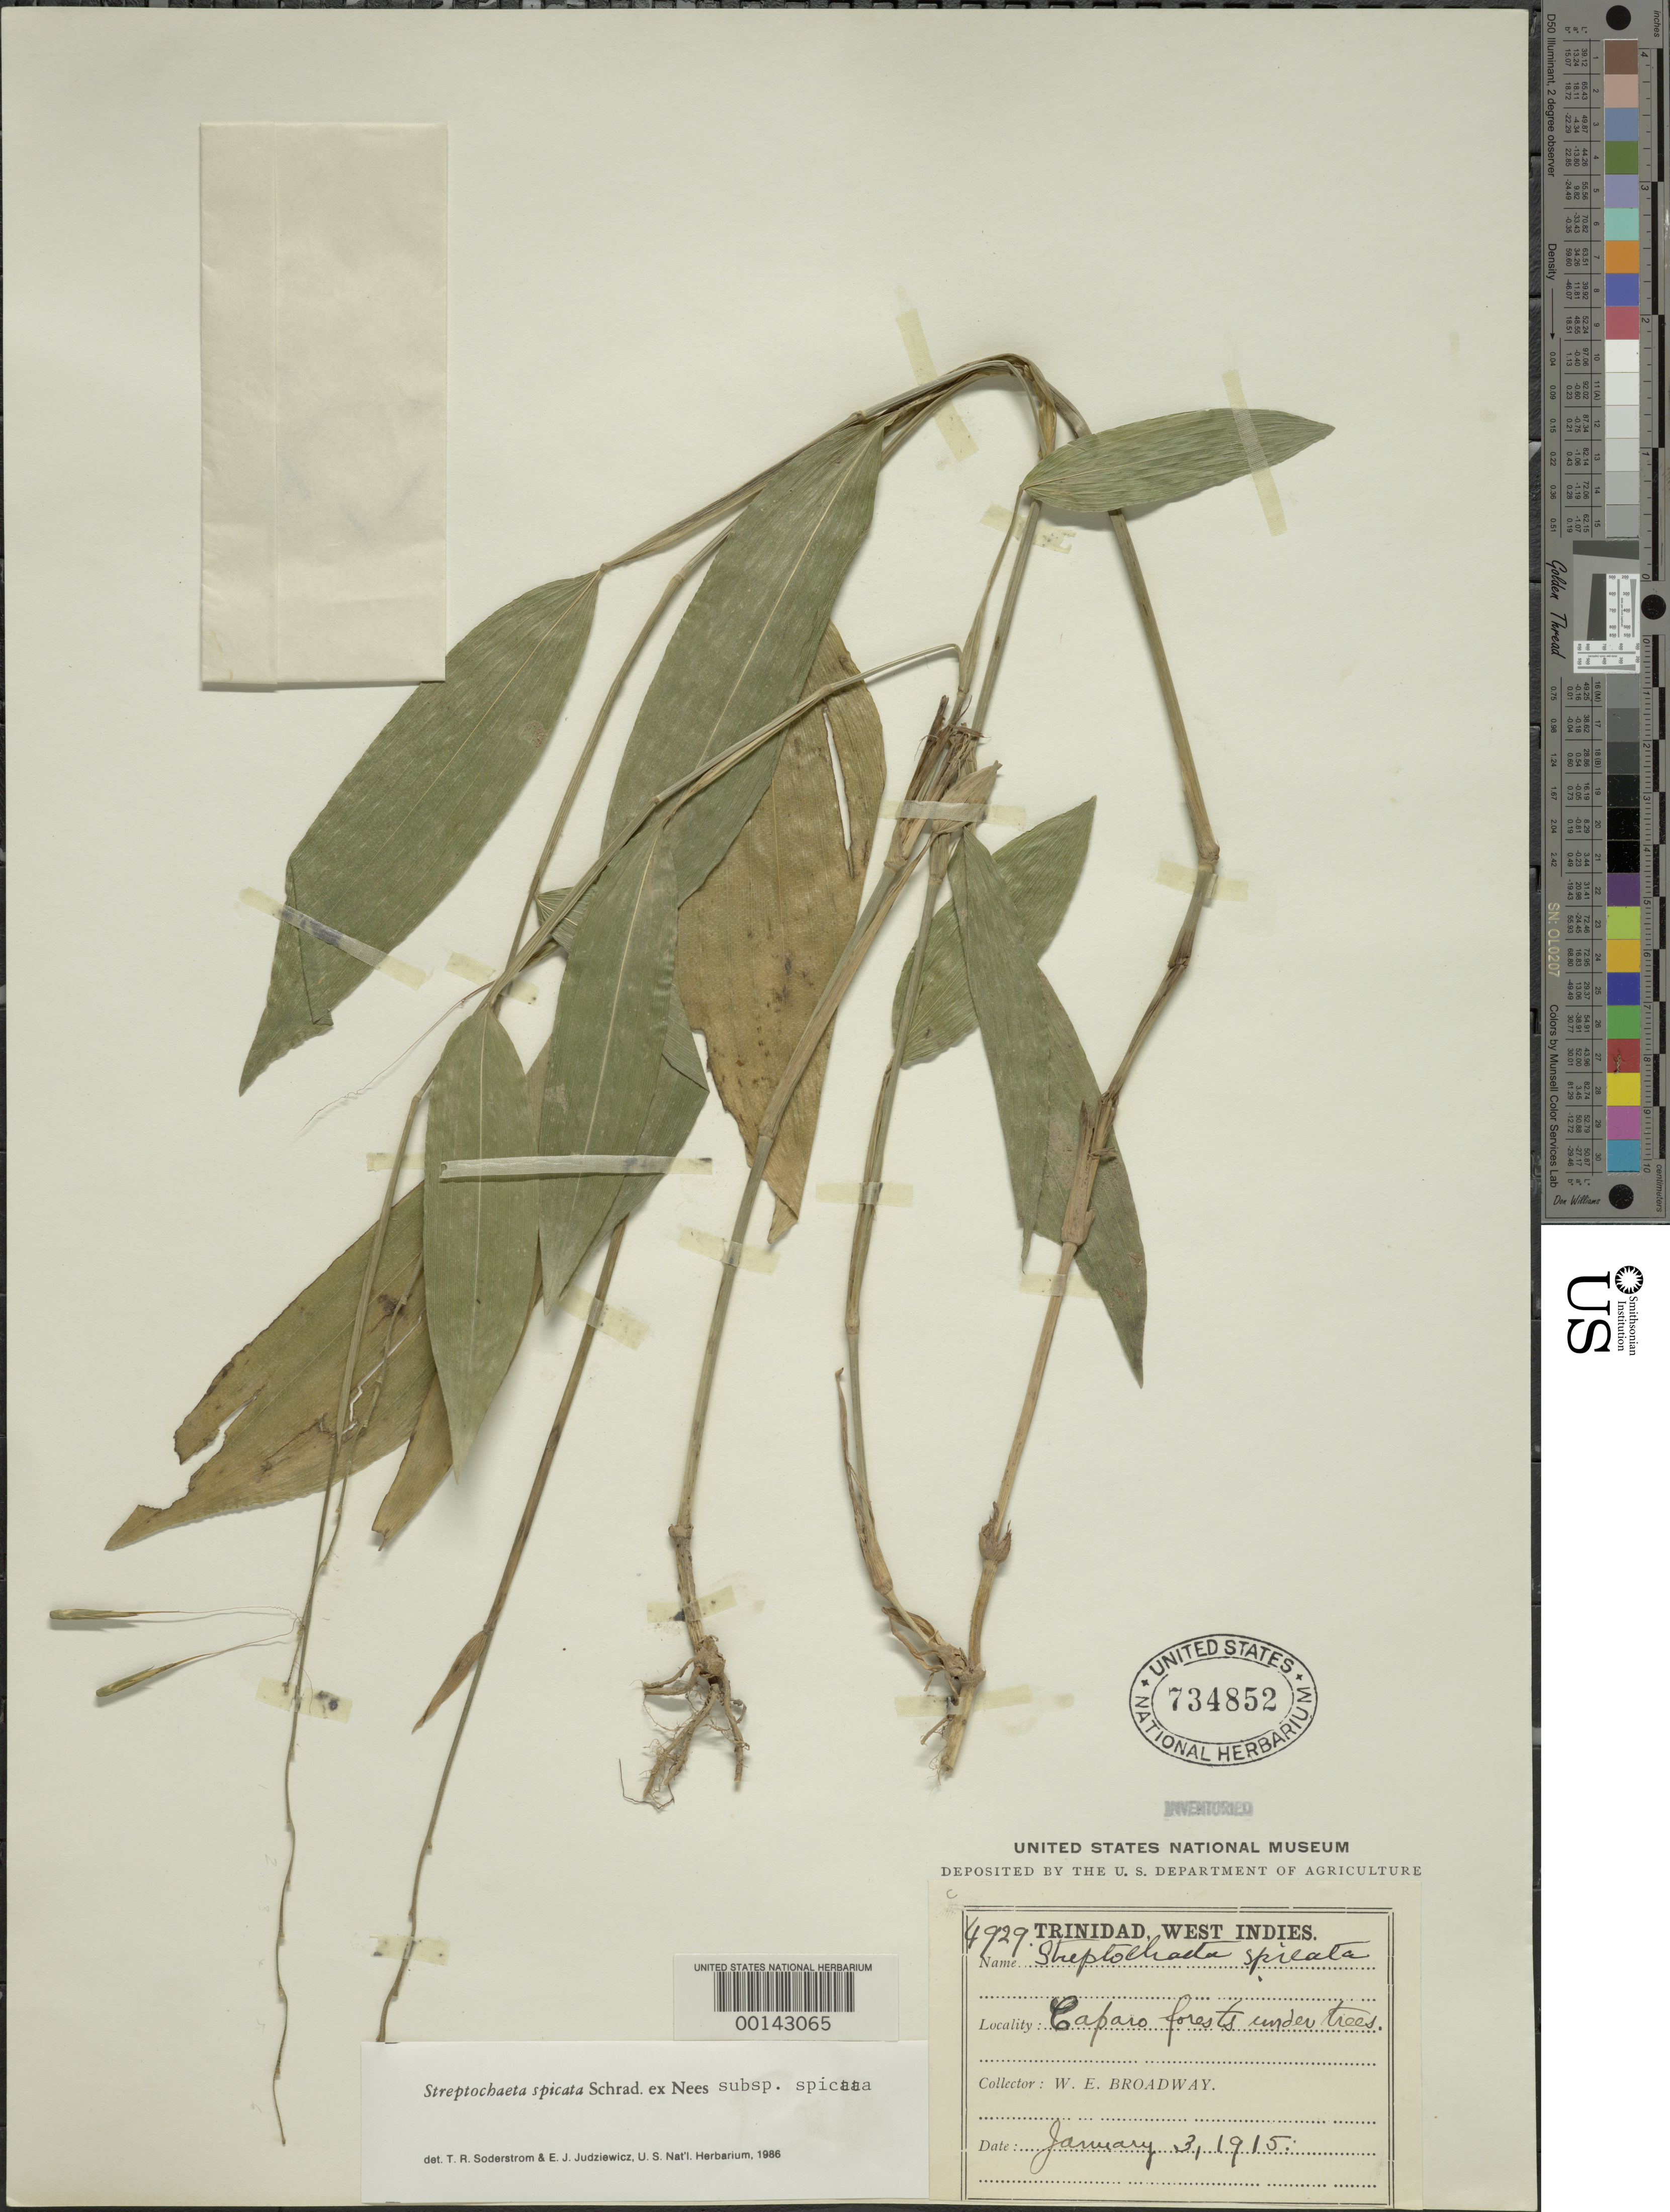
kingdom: Plantae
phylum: Tracheophyta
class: Liliopsida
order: Poales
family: Poaceae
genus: Streptochaeta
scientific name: Streptochaeta spicata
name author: Schrad. ex Nees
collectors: W. E. Broadway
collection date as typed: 03 Jan 1915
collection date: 1915-01-03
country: Trinidad and Tobago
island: Trinidad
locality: Caparo forests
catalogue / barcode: US 734852